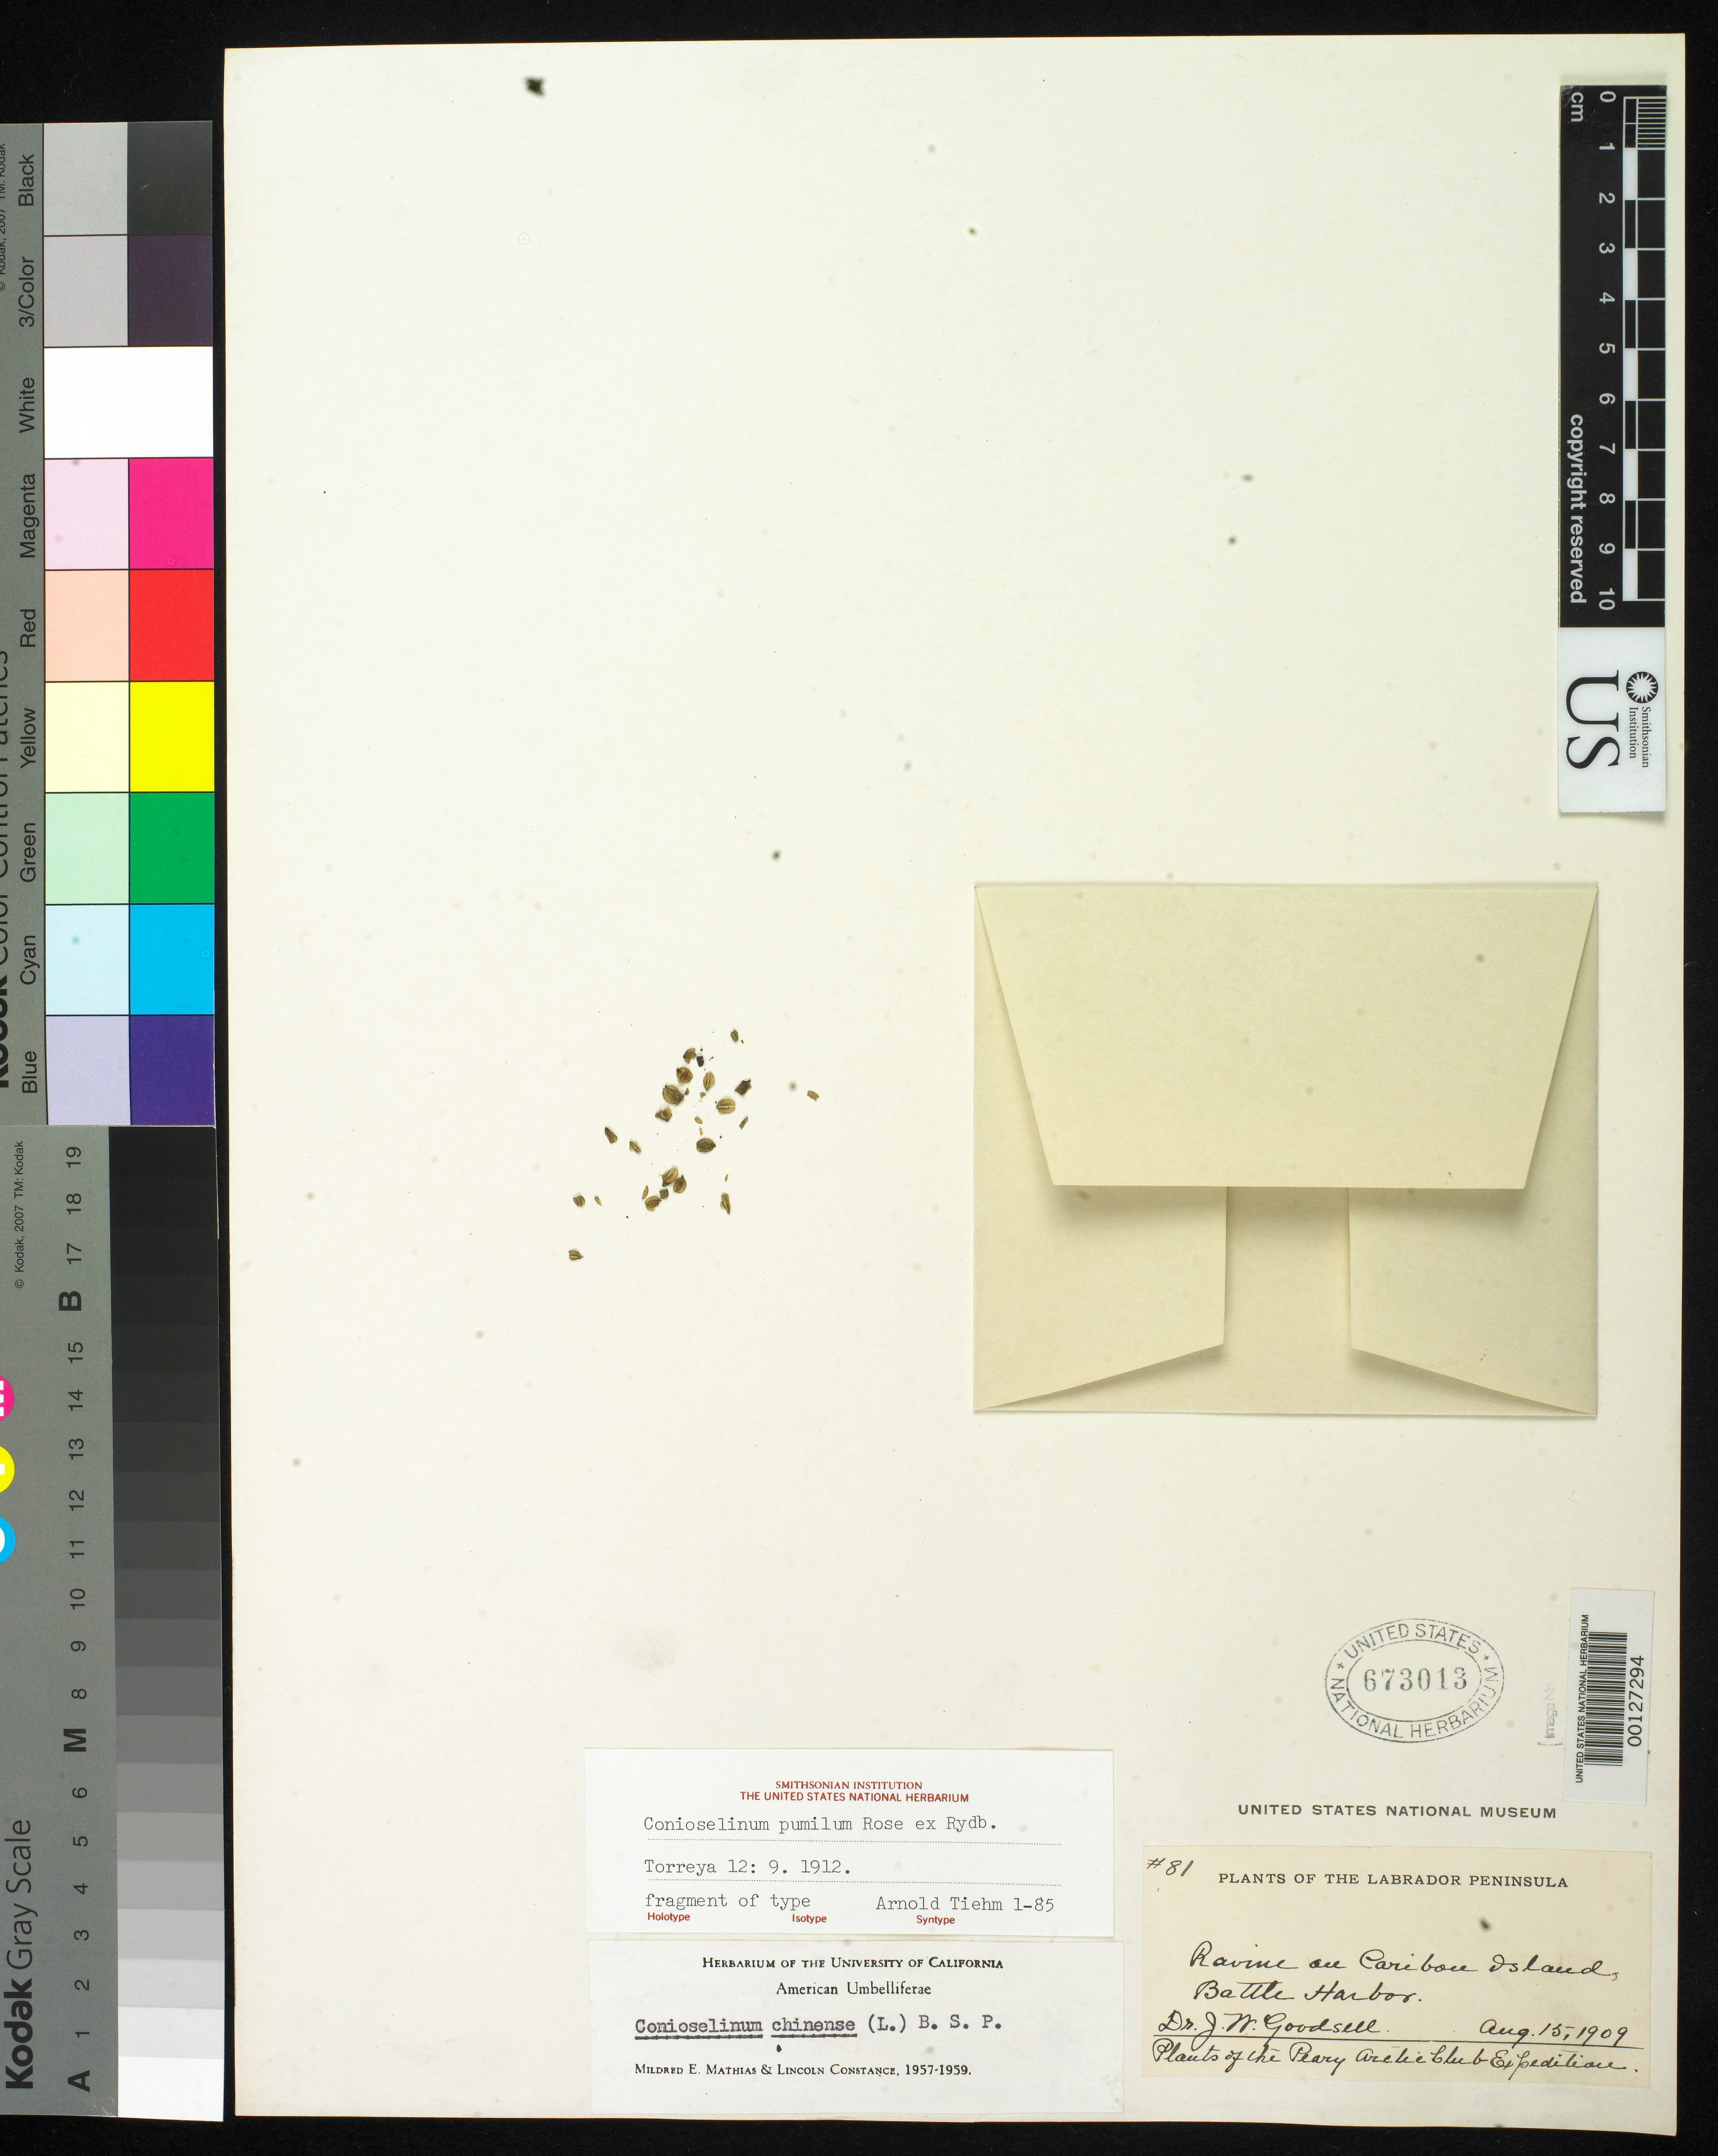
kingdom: Plantae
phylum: Tracheophyta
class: Magnoliopsida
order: Apiales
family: Apiaceae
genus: Conioselinum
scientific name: Conioselinum pumilum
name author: Rose in Rydb.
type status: Type Fragment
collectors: J. Goodsell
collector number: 81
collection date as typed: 15 Aug 1909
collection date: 1909-08-15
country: Canada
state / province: Newfoundland and Labrador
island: Caribou Island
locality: Battle Harbor (Labrador Penn.).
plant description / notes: Fragmentary material (packet contains only seeds). Probably an isotype, with holotype at NY.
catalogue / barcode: US 673013